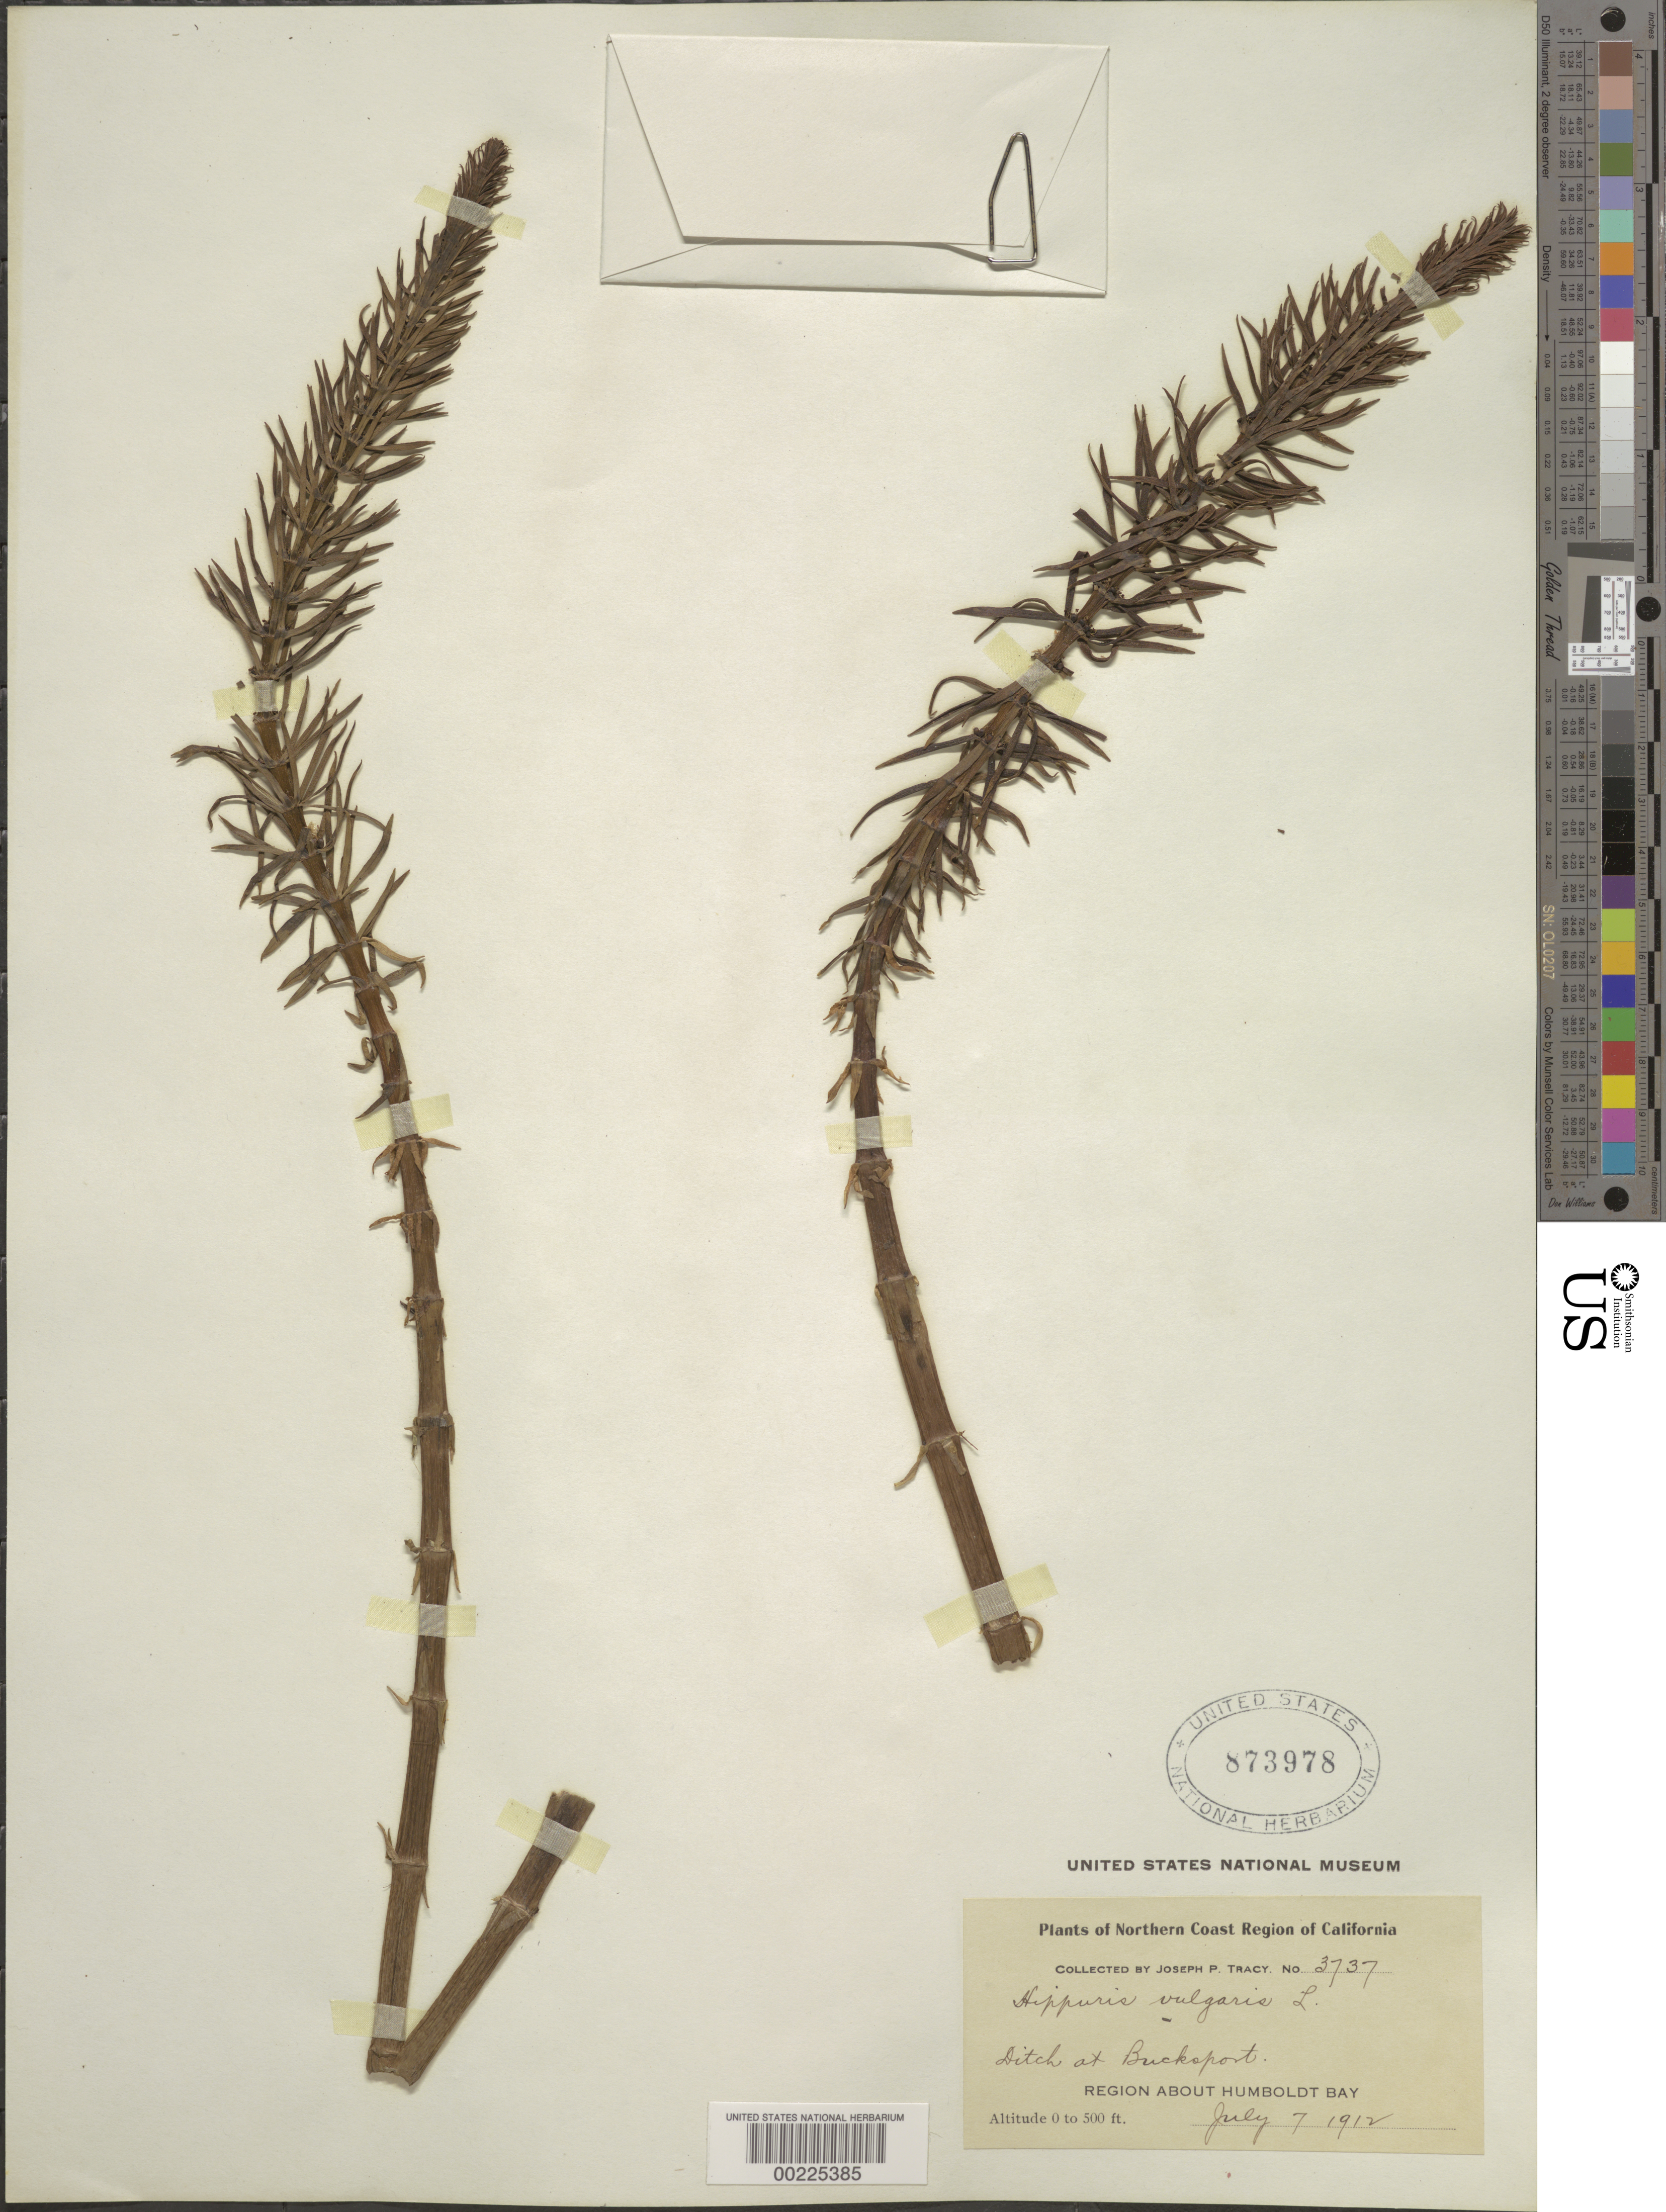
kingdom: Plantae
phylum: Tracheophyta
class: Magnoliopsida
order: Lamiales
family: Plantaginaceae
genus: Hippuris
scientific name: Hippuris tetraphylla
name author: L. f.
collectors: J. Tracy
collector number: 3737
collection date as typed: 07 Jul 1912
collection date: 1912-07-07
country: United States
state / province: California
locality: Bucksport; region about humboldt bay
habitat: Ditch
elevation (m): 0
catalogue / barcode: US 873978